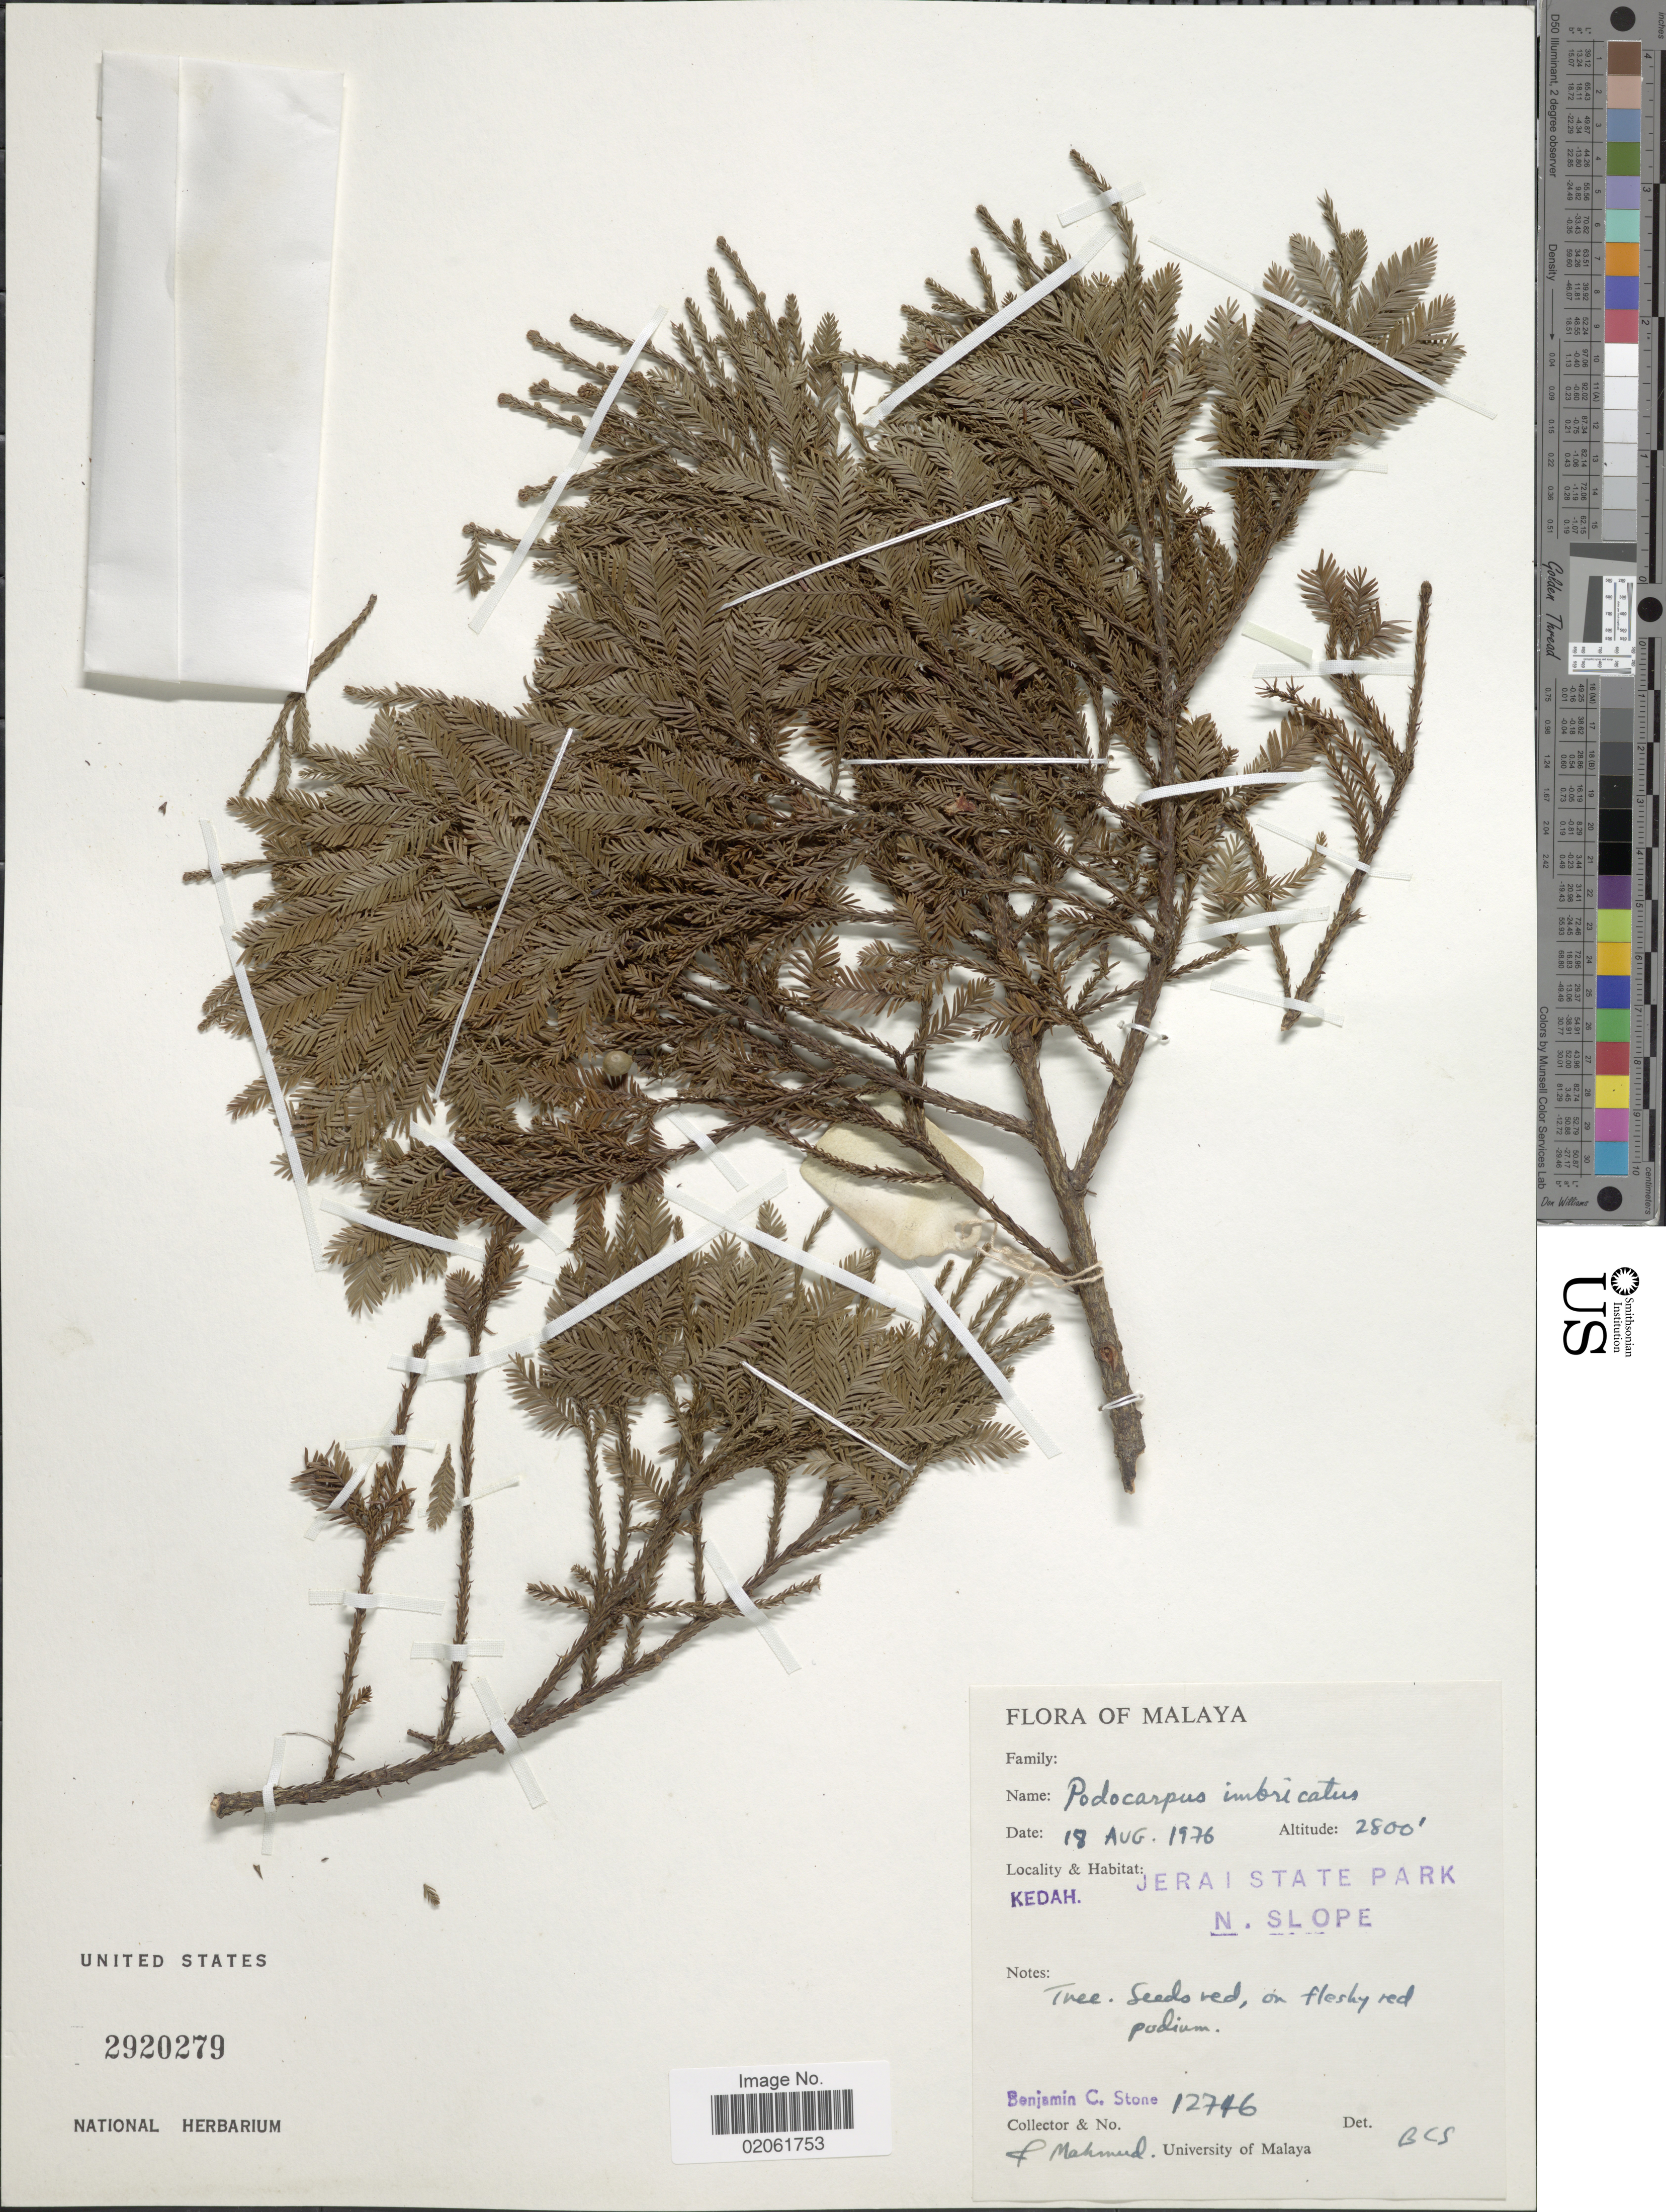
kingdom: Plantae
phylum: Tracheophyta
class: Pinopsida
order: Pinales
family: Podocarpaceae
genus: Podocarpus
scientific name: Podocarpus imbricatus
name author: Blume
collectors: B. C. Stone & Collector illegible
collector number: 12746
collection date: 1976-08-18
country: Malaysia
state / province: Kedah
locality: Malaya, Jerai State Park, Kedah, N. slope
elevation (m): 853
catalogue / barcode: US 2920279